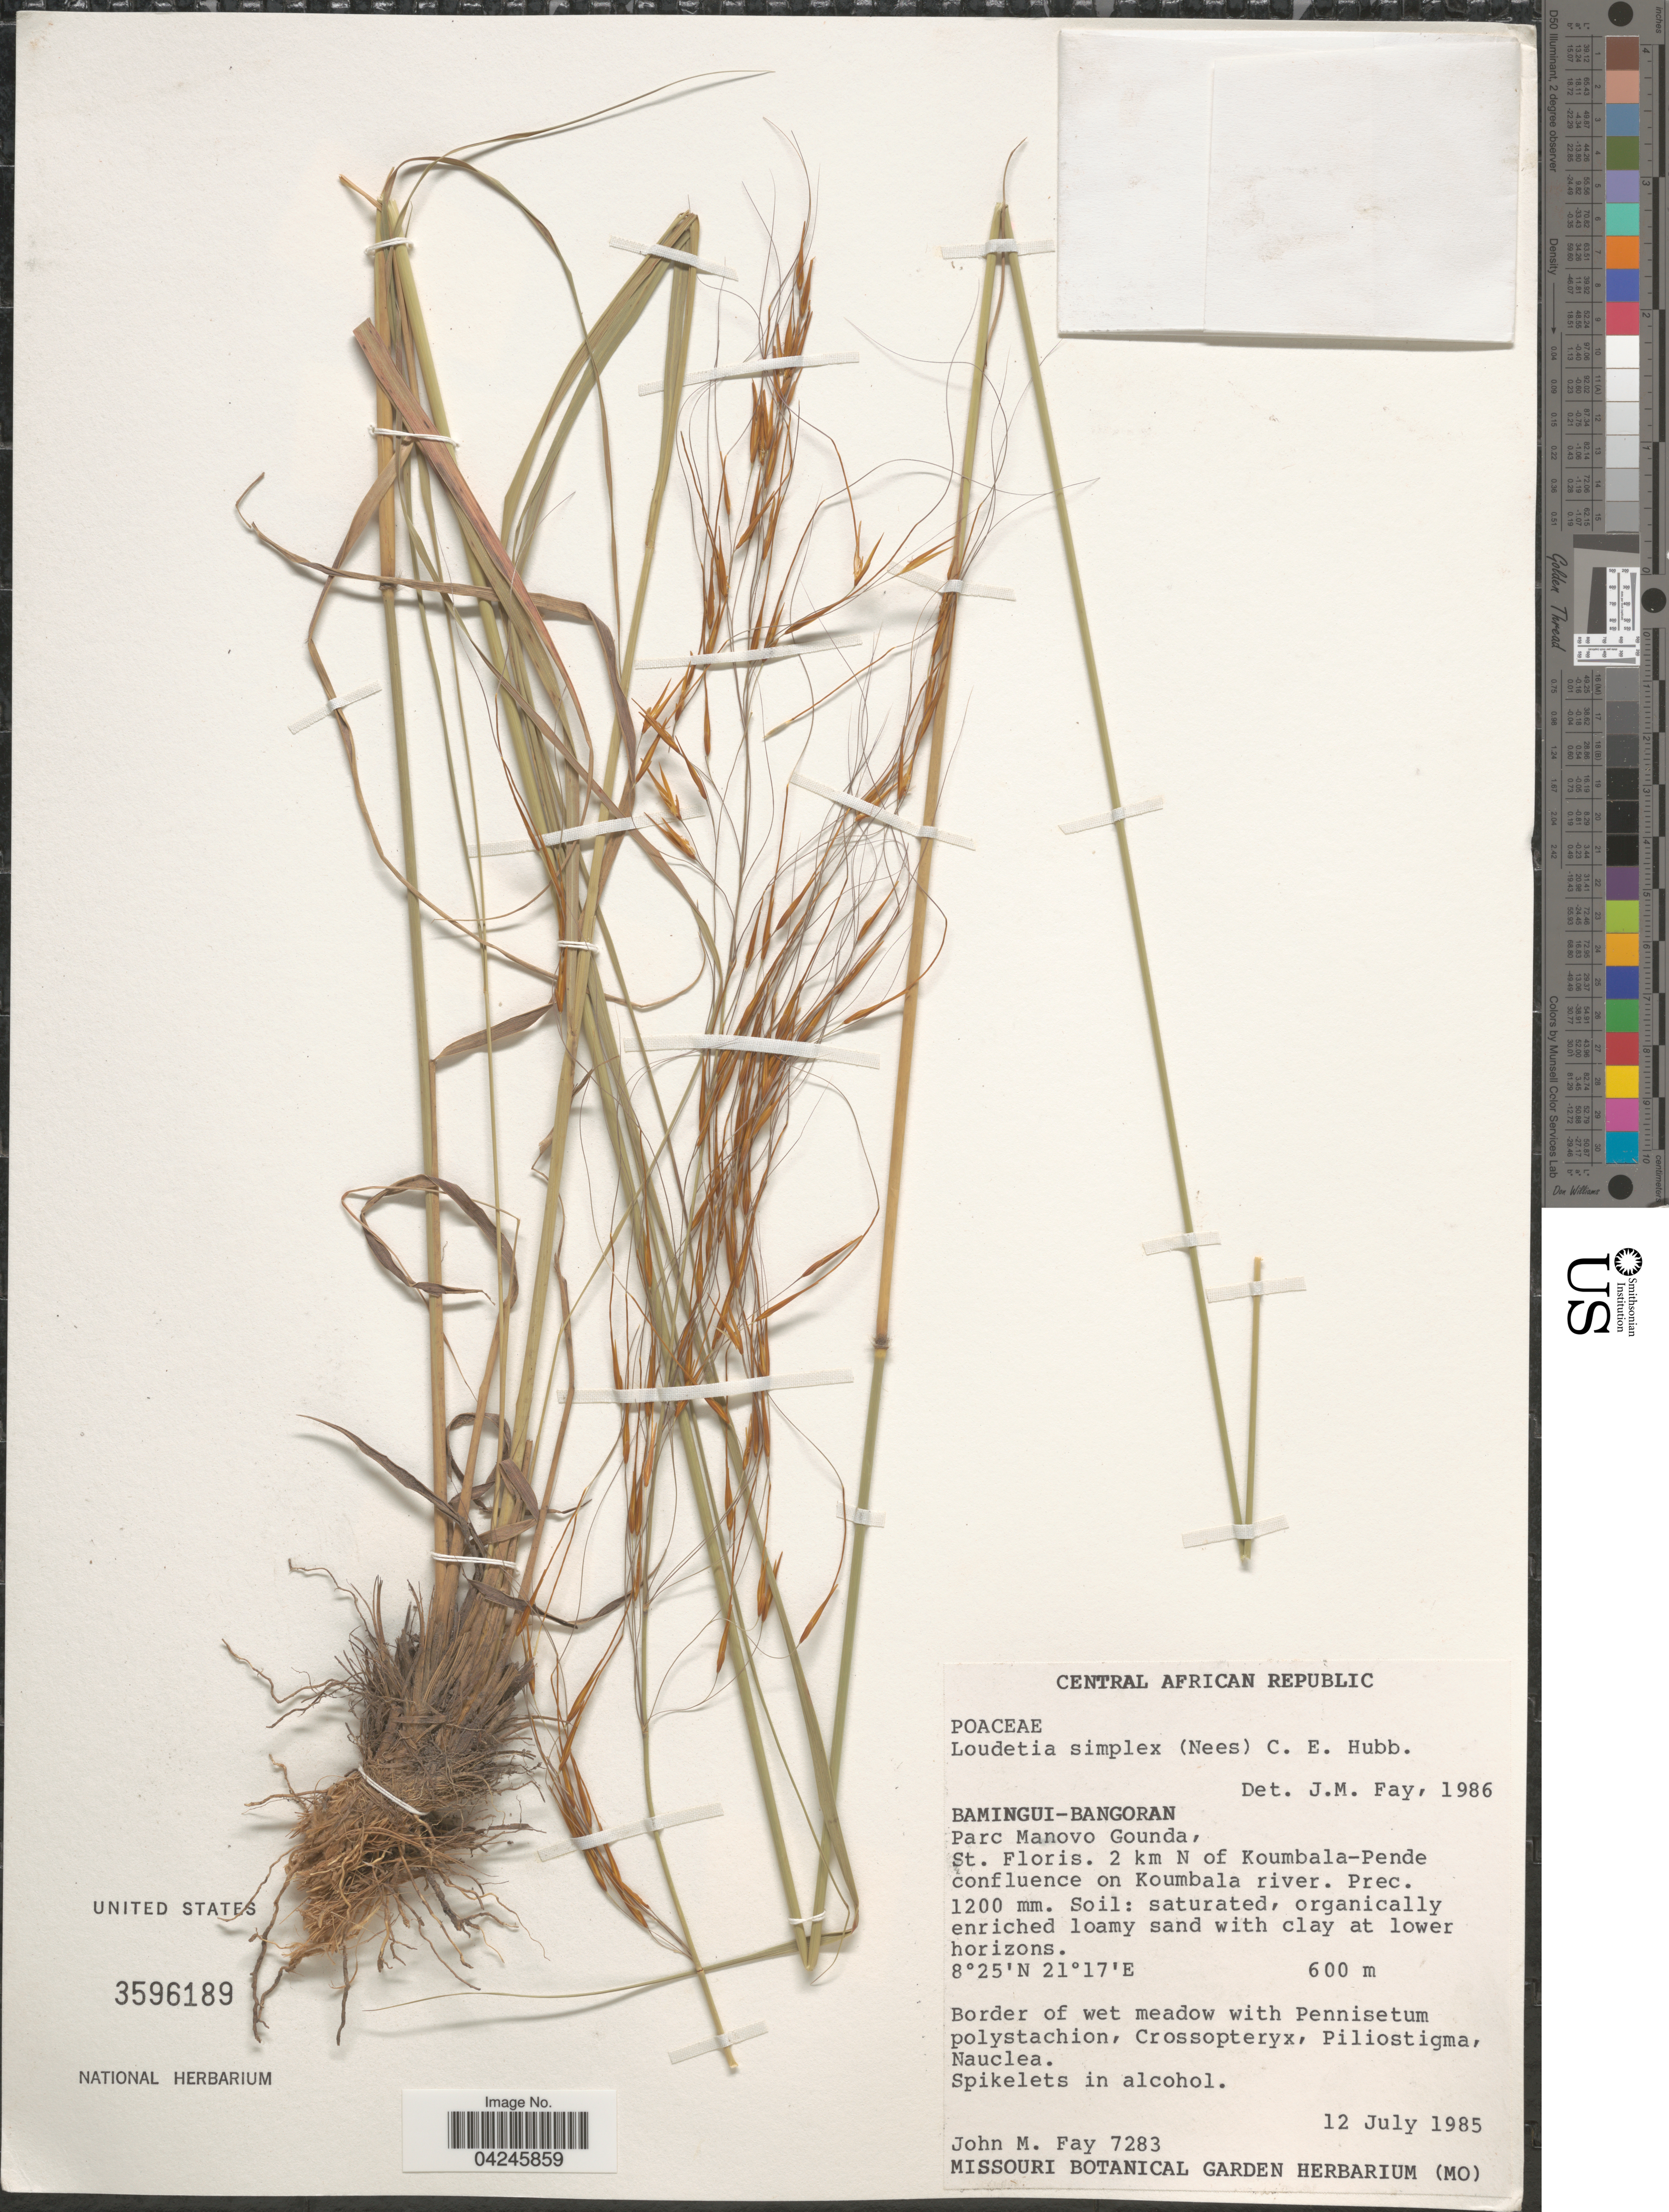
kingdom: Plantae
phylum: Tracheophyta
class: Liliopsida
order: Poales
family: Poaceae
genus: Loudetia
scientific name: Loudetia simplex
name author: (Nees) C.E. Hubb.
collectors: J. M. Fay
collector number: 7283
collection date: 1985-07-12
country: Central African Republic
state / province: Bamingui-Bangoran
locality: Parc Manovo Gounda, St. Floris. 2 km N of Koumbala-Pende confluence on Koumbala river. Prec. 1200 mm.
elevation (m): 600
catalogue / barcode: US 3596189